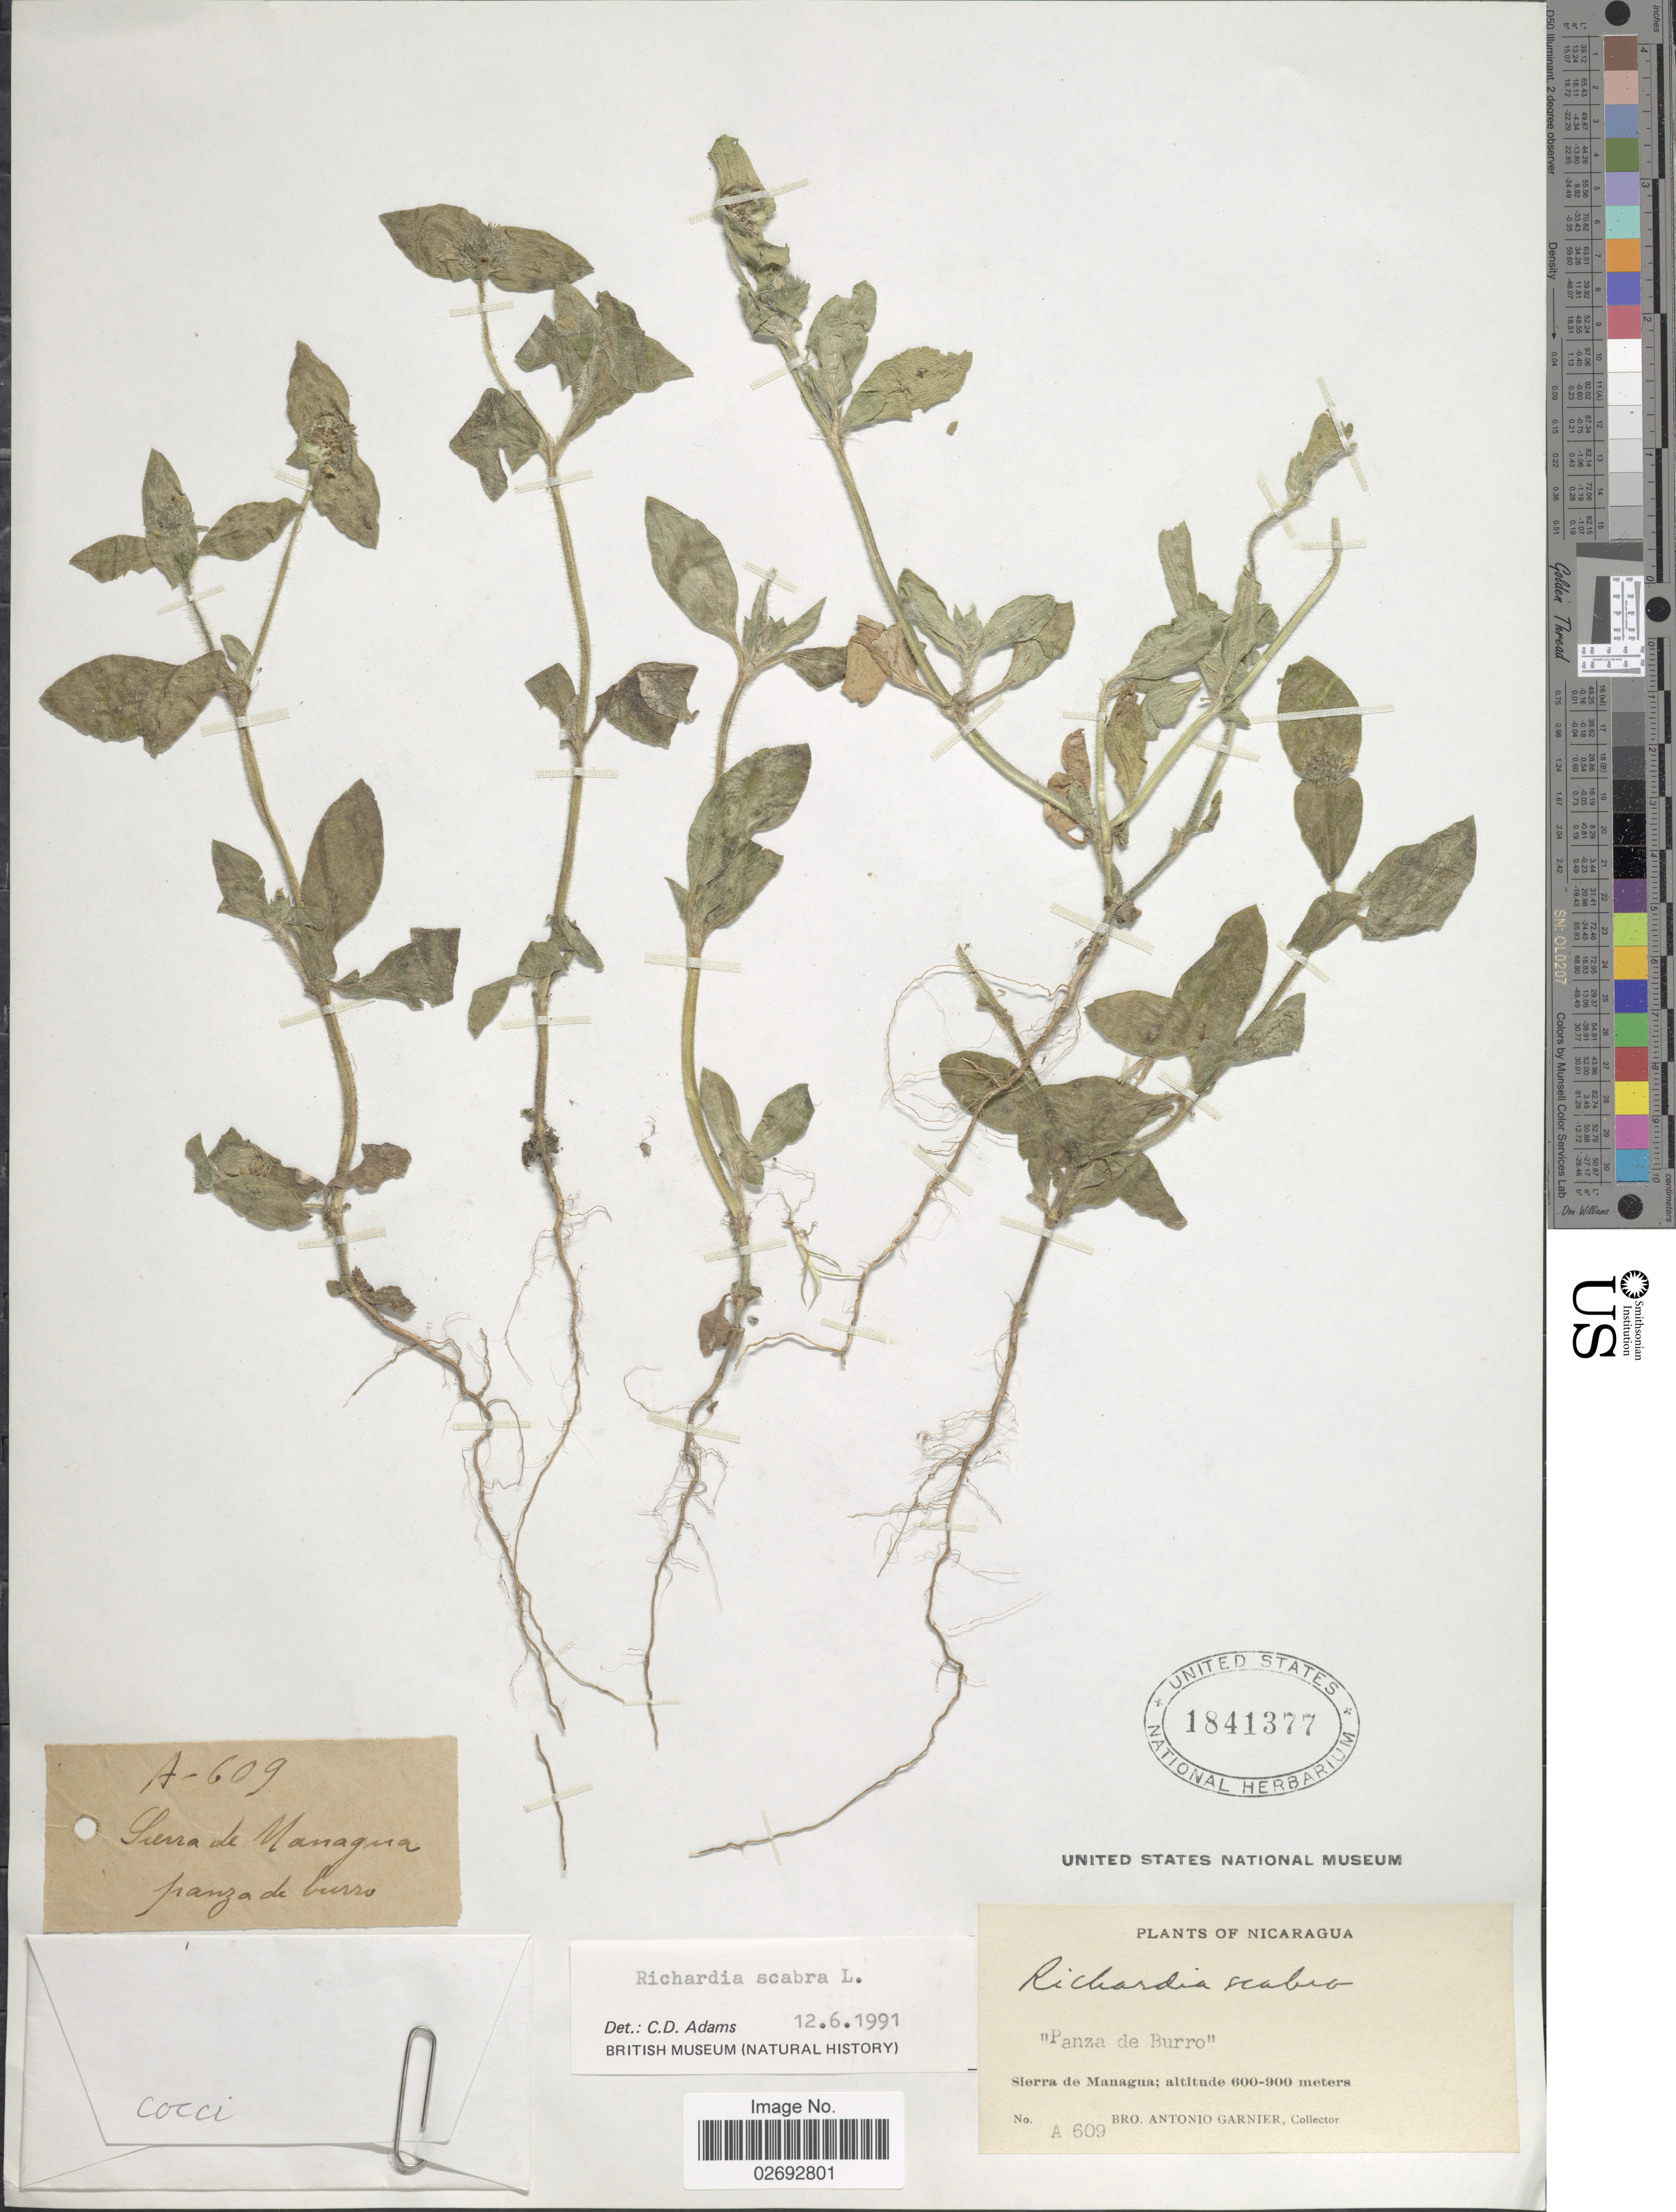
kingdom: Plantae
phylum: Tracheophyta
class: Magnoliopsida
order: Gentianales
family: Rubiaceae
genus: Richardia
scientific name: Richardia scabra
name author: L.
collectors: Bro. A. Garnier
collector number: A-609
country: Nicaragua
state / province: Managua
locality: Sierra de Managua. "Panza de Burro" [unsure placement]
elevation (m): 600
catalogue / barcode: US 1841377